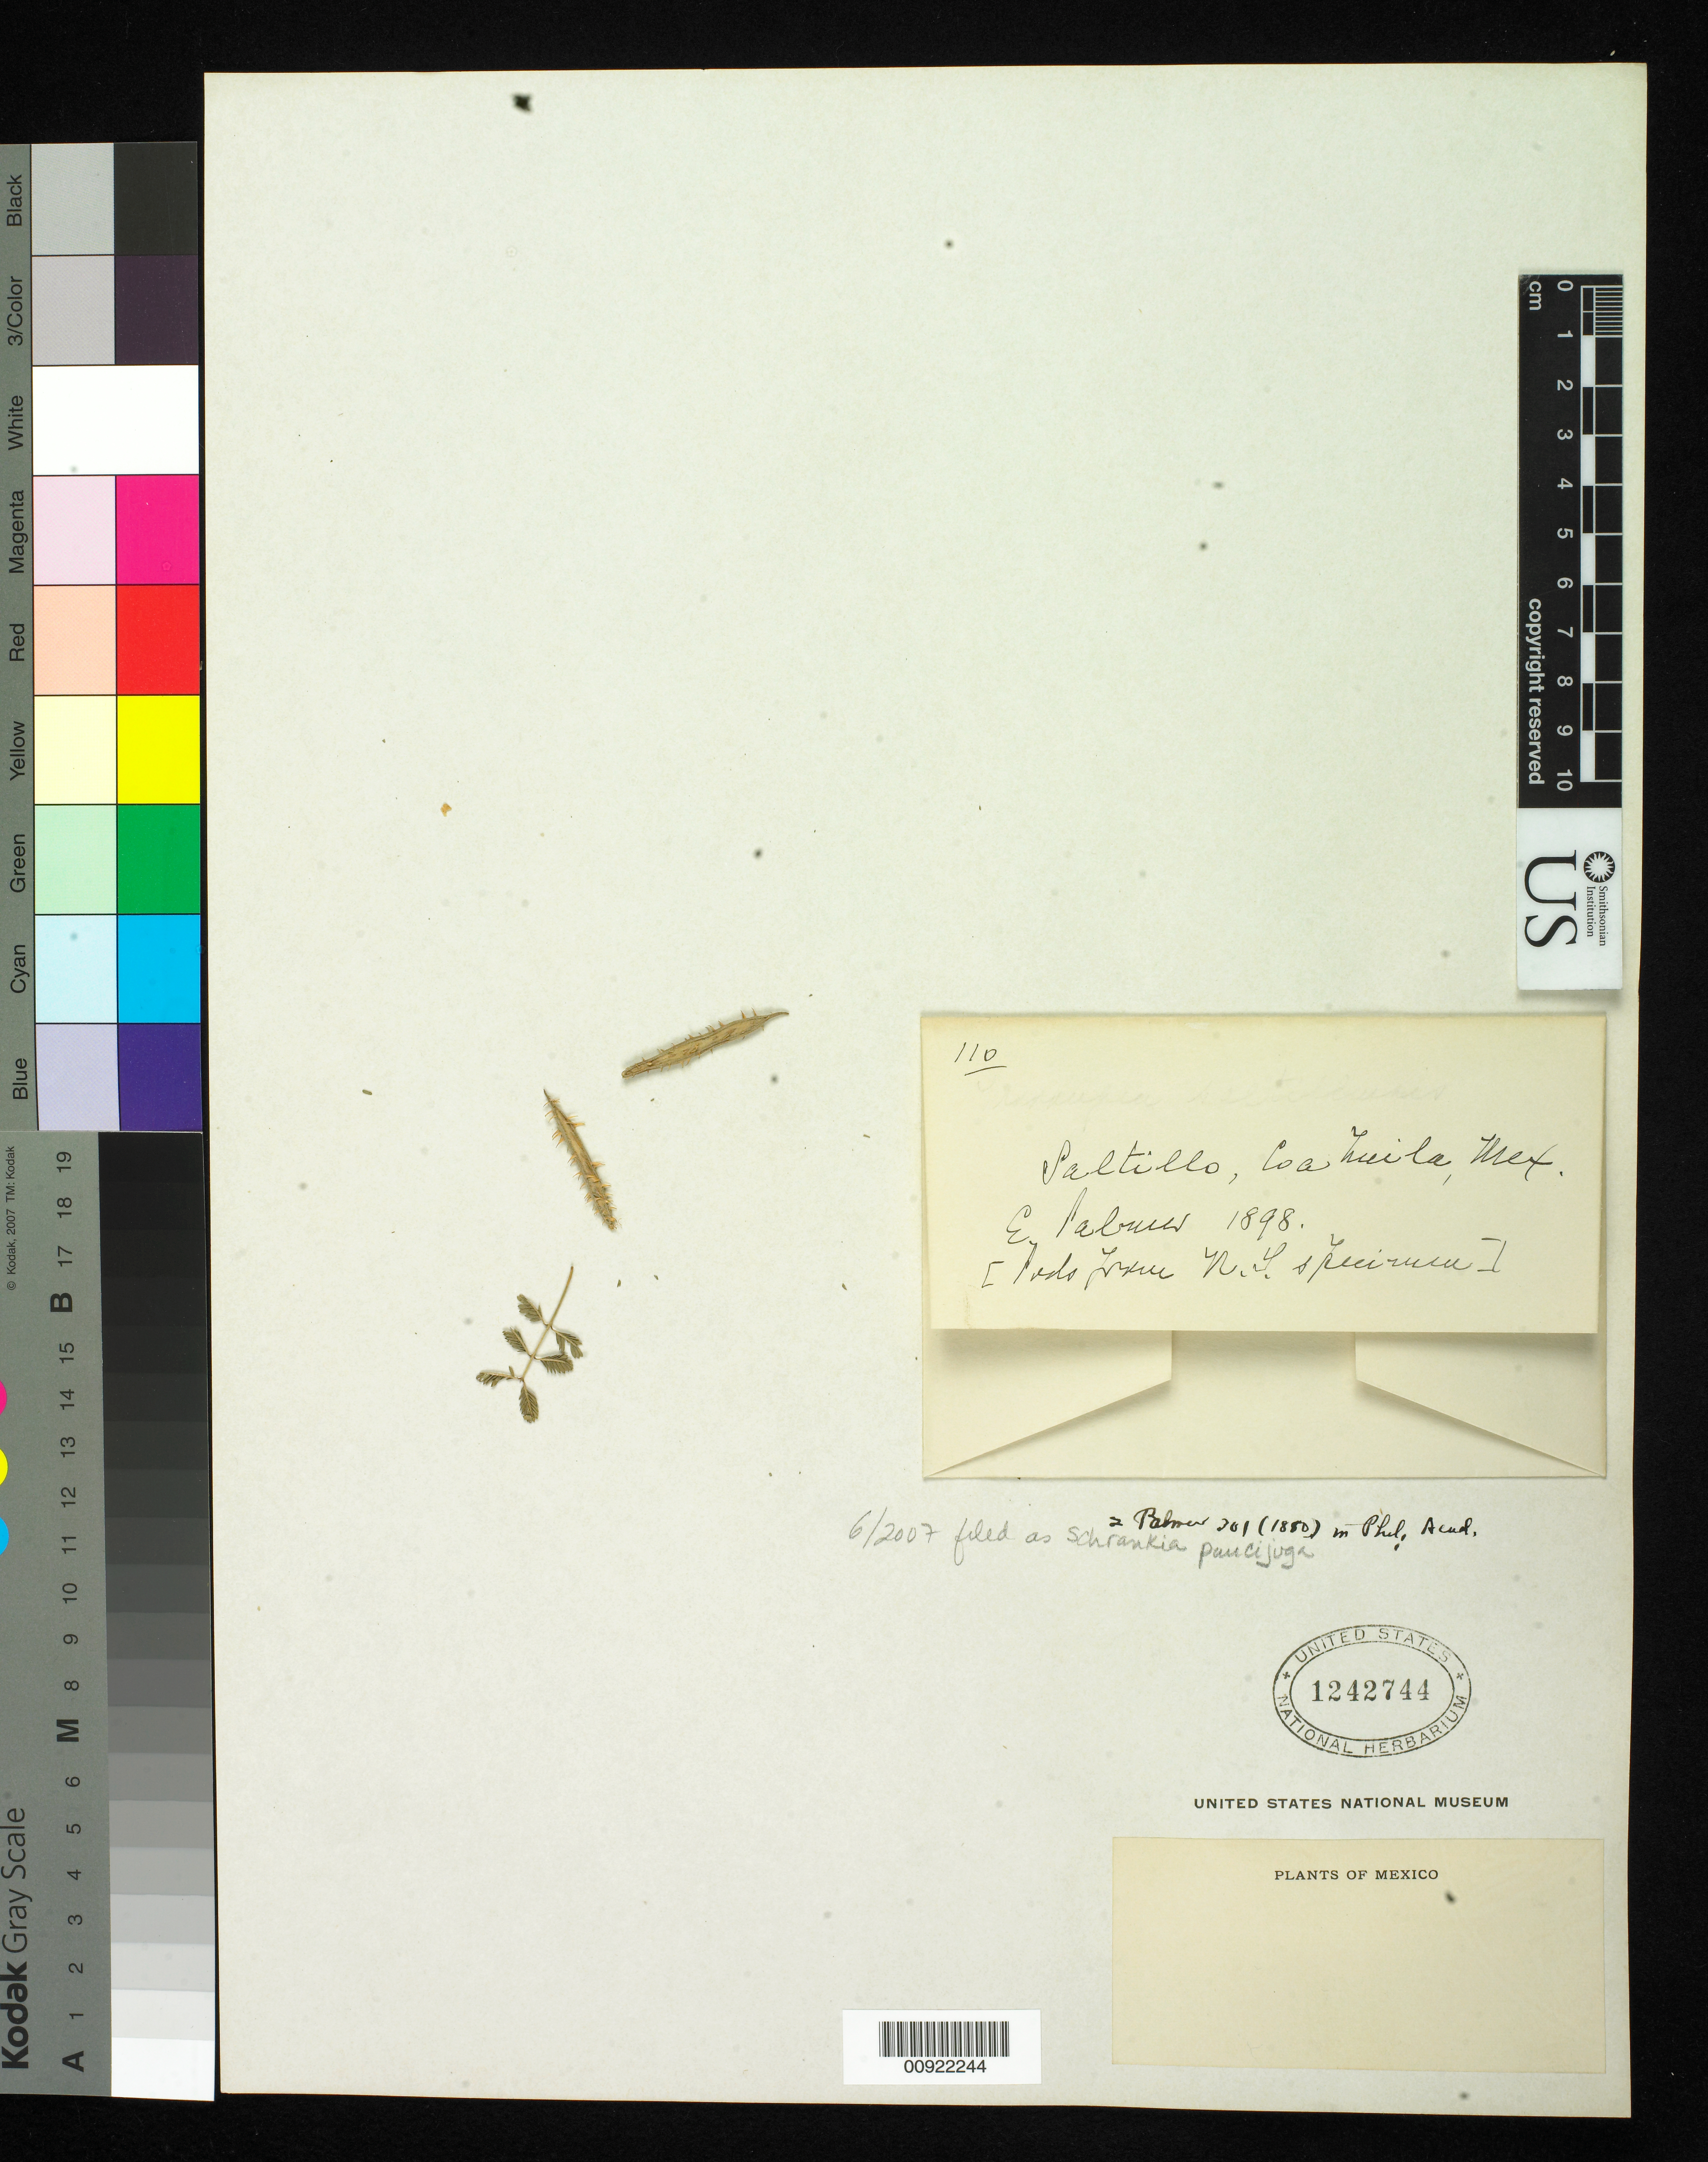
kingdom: Plantae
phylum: Tracheophyta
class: Magnoliopsida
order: Fabales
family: Fabaceae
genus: Mimosa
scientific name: Mimosa paucijuga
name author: (Britton & Rose) B.L. Turner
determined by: Strong, M. T., (US), Smithsonian Institution - National Museum of Natural History (UNITED STATES)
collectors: E. Palmer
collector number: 110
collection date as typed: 1898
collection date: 1898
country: Mexico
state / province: Coahuila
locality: Saltillo, Coahuila.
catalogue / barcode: US 1242744